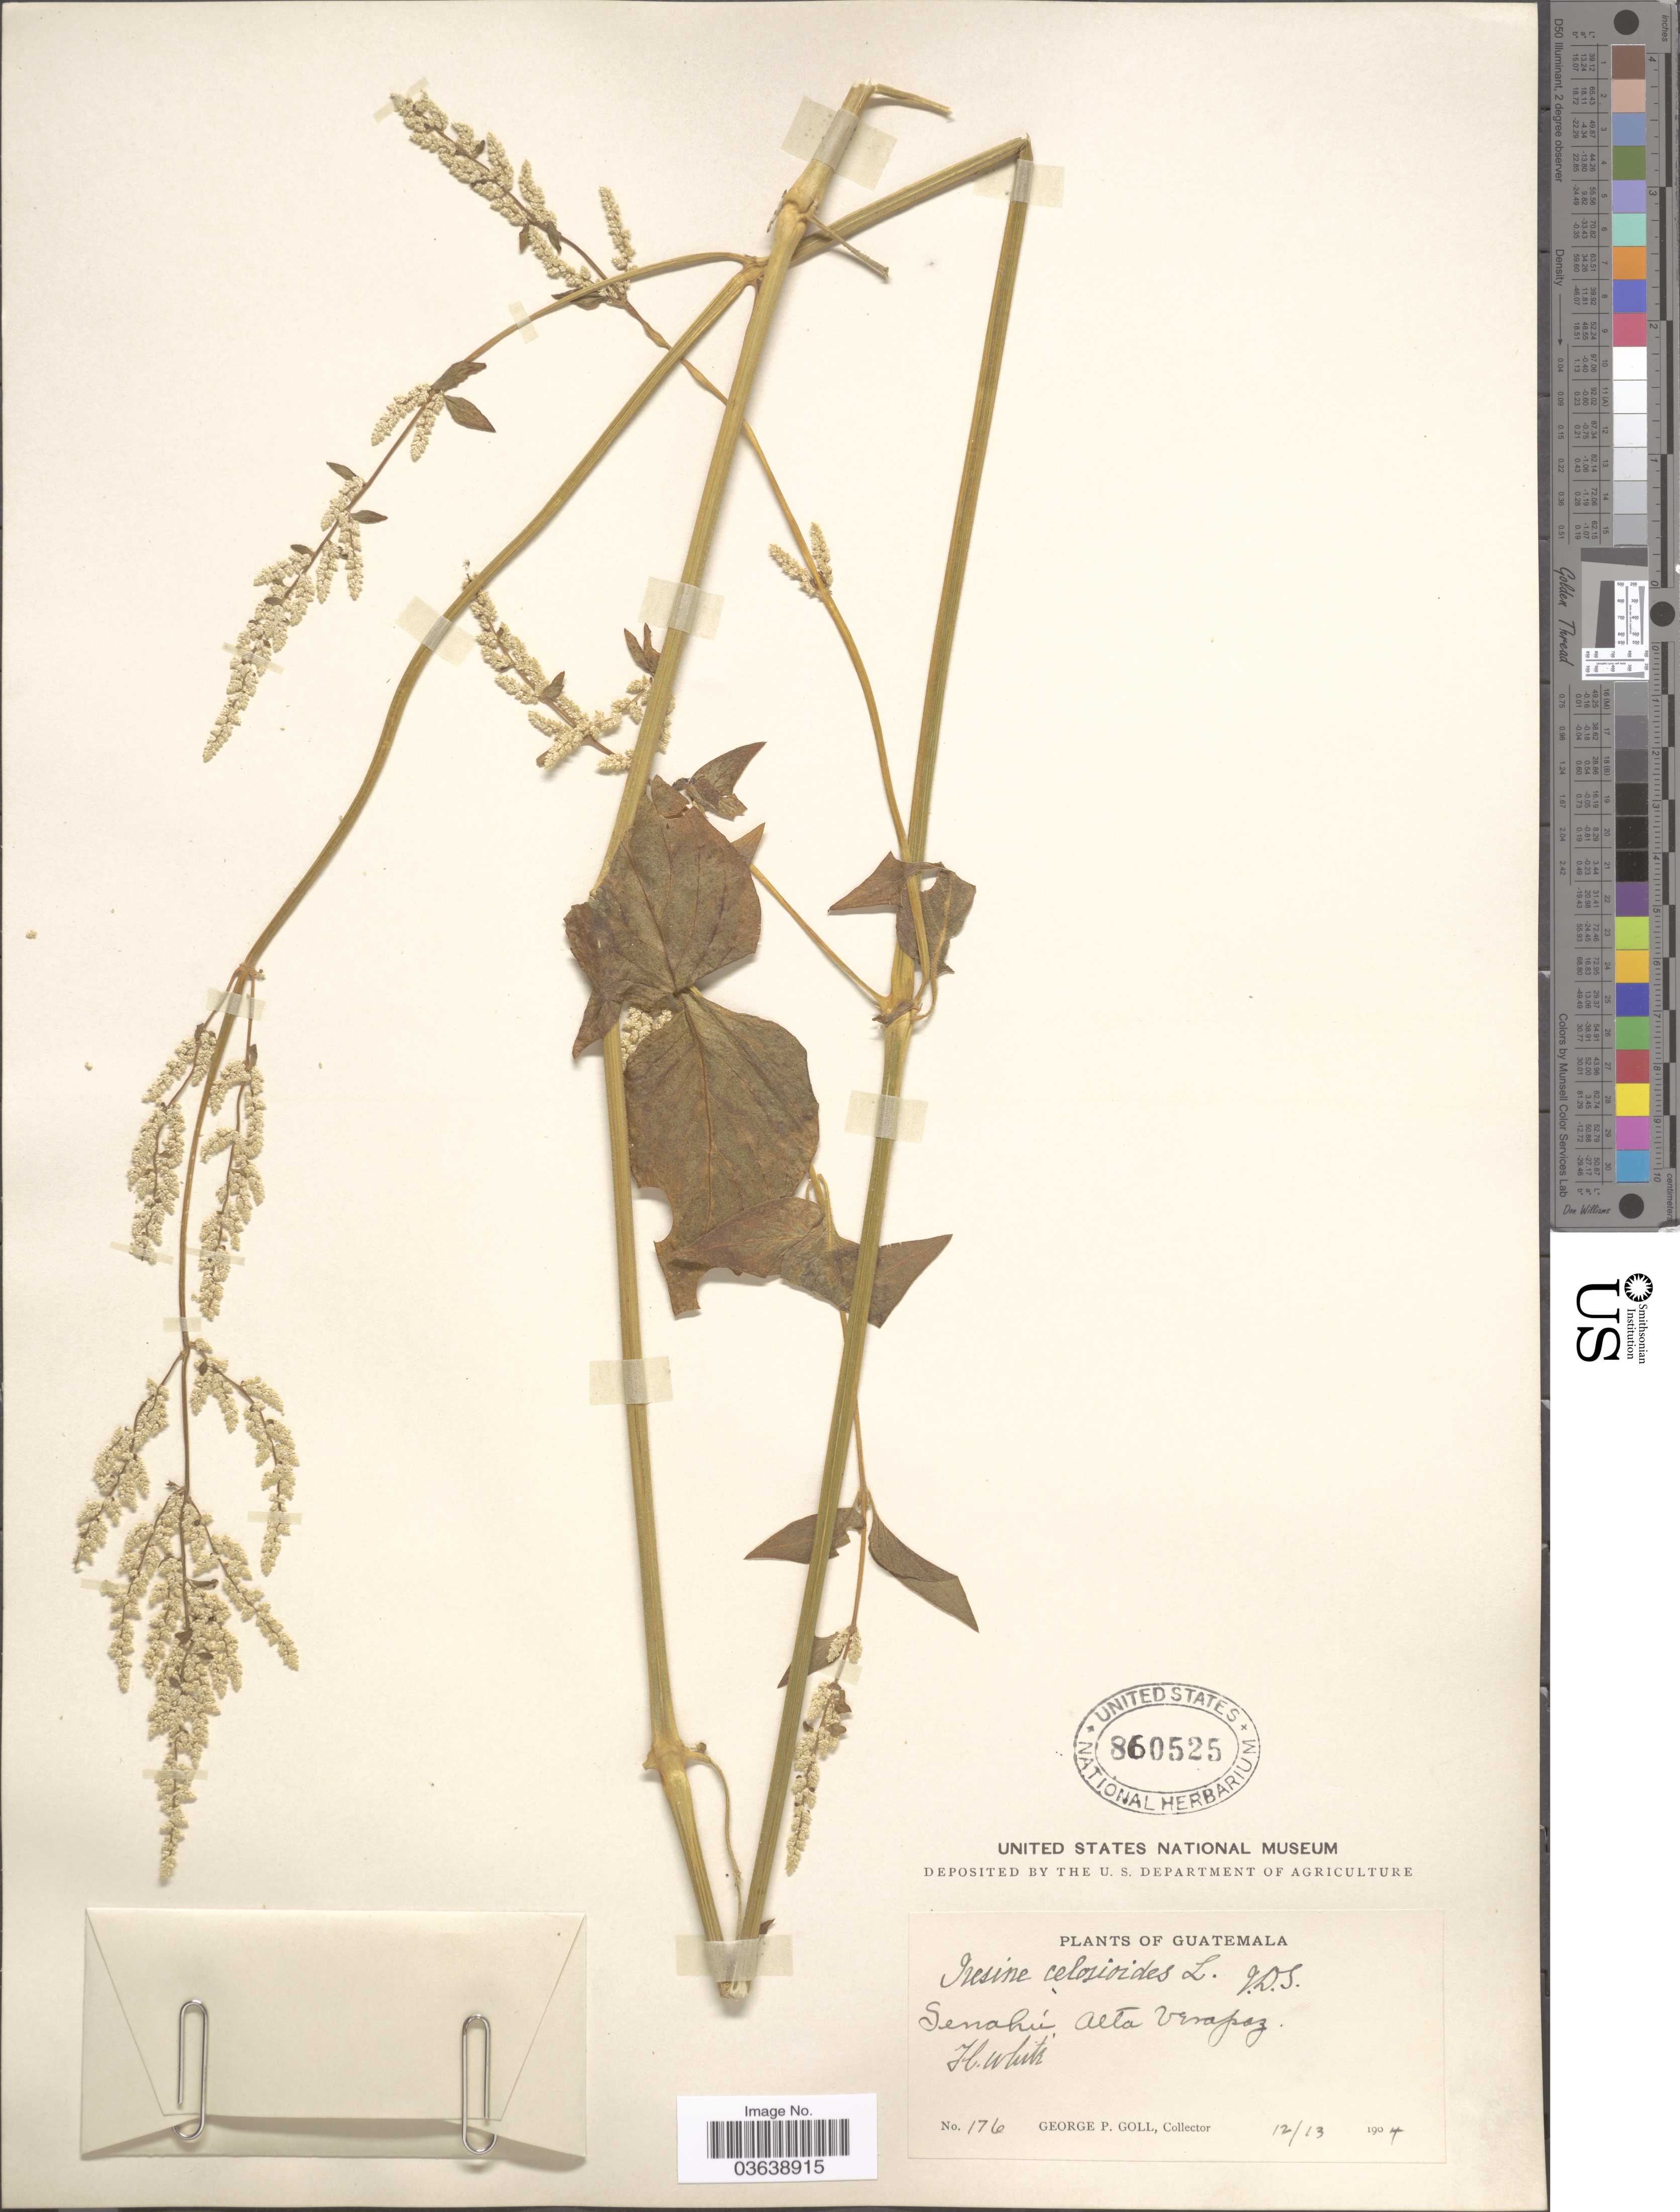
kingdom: Plantae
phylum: Tracheophyta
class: Magnoliopsida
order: Caryophyllales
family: Amaranthaceae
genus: Iresine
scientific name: Iresine celosia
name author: L.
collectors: G. P. Goll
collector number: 176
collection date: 1904-12-13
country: Guatemala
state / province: Alta Verapaz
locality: Senahú.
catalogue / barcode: US 860525